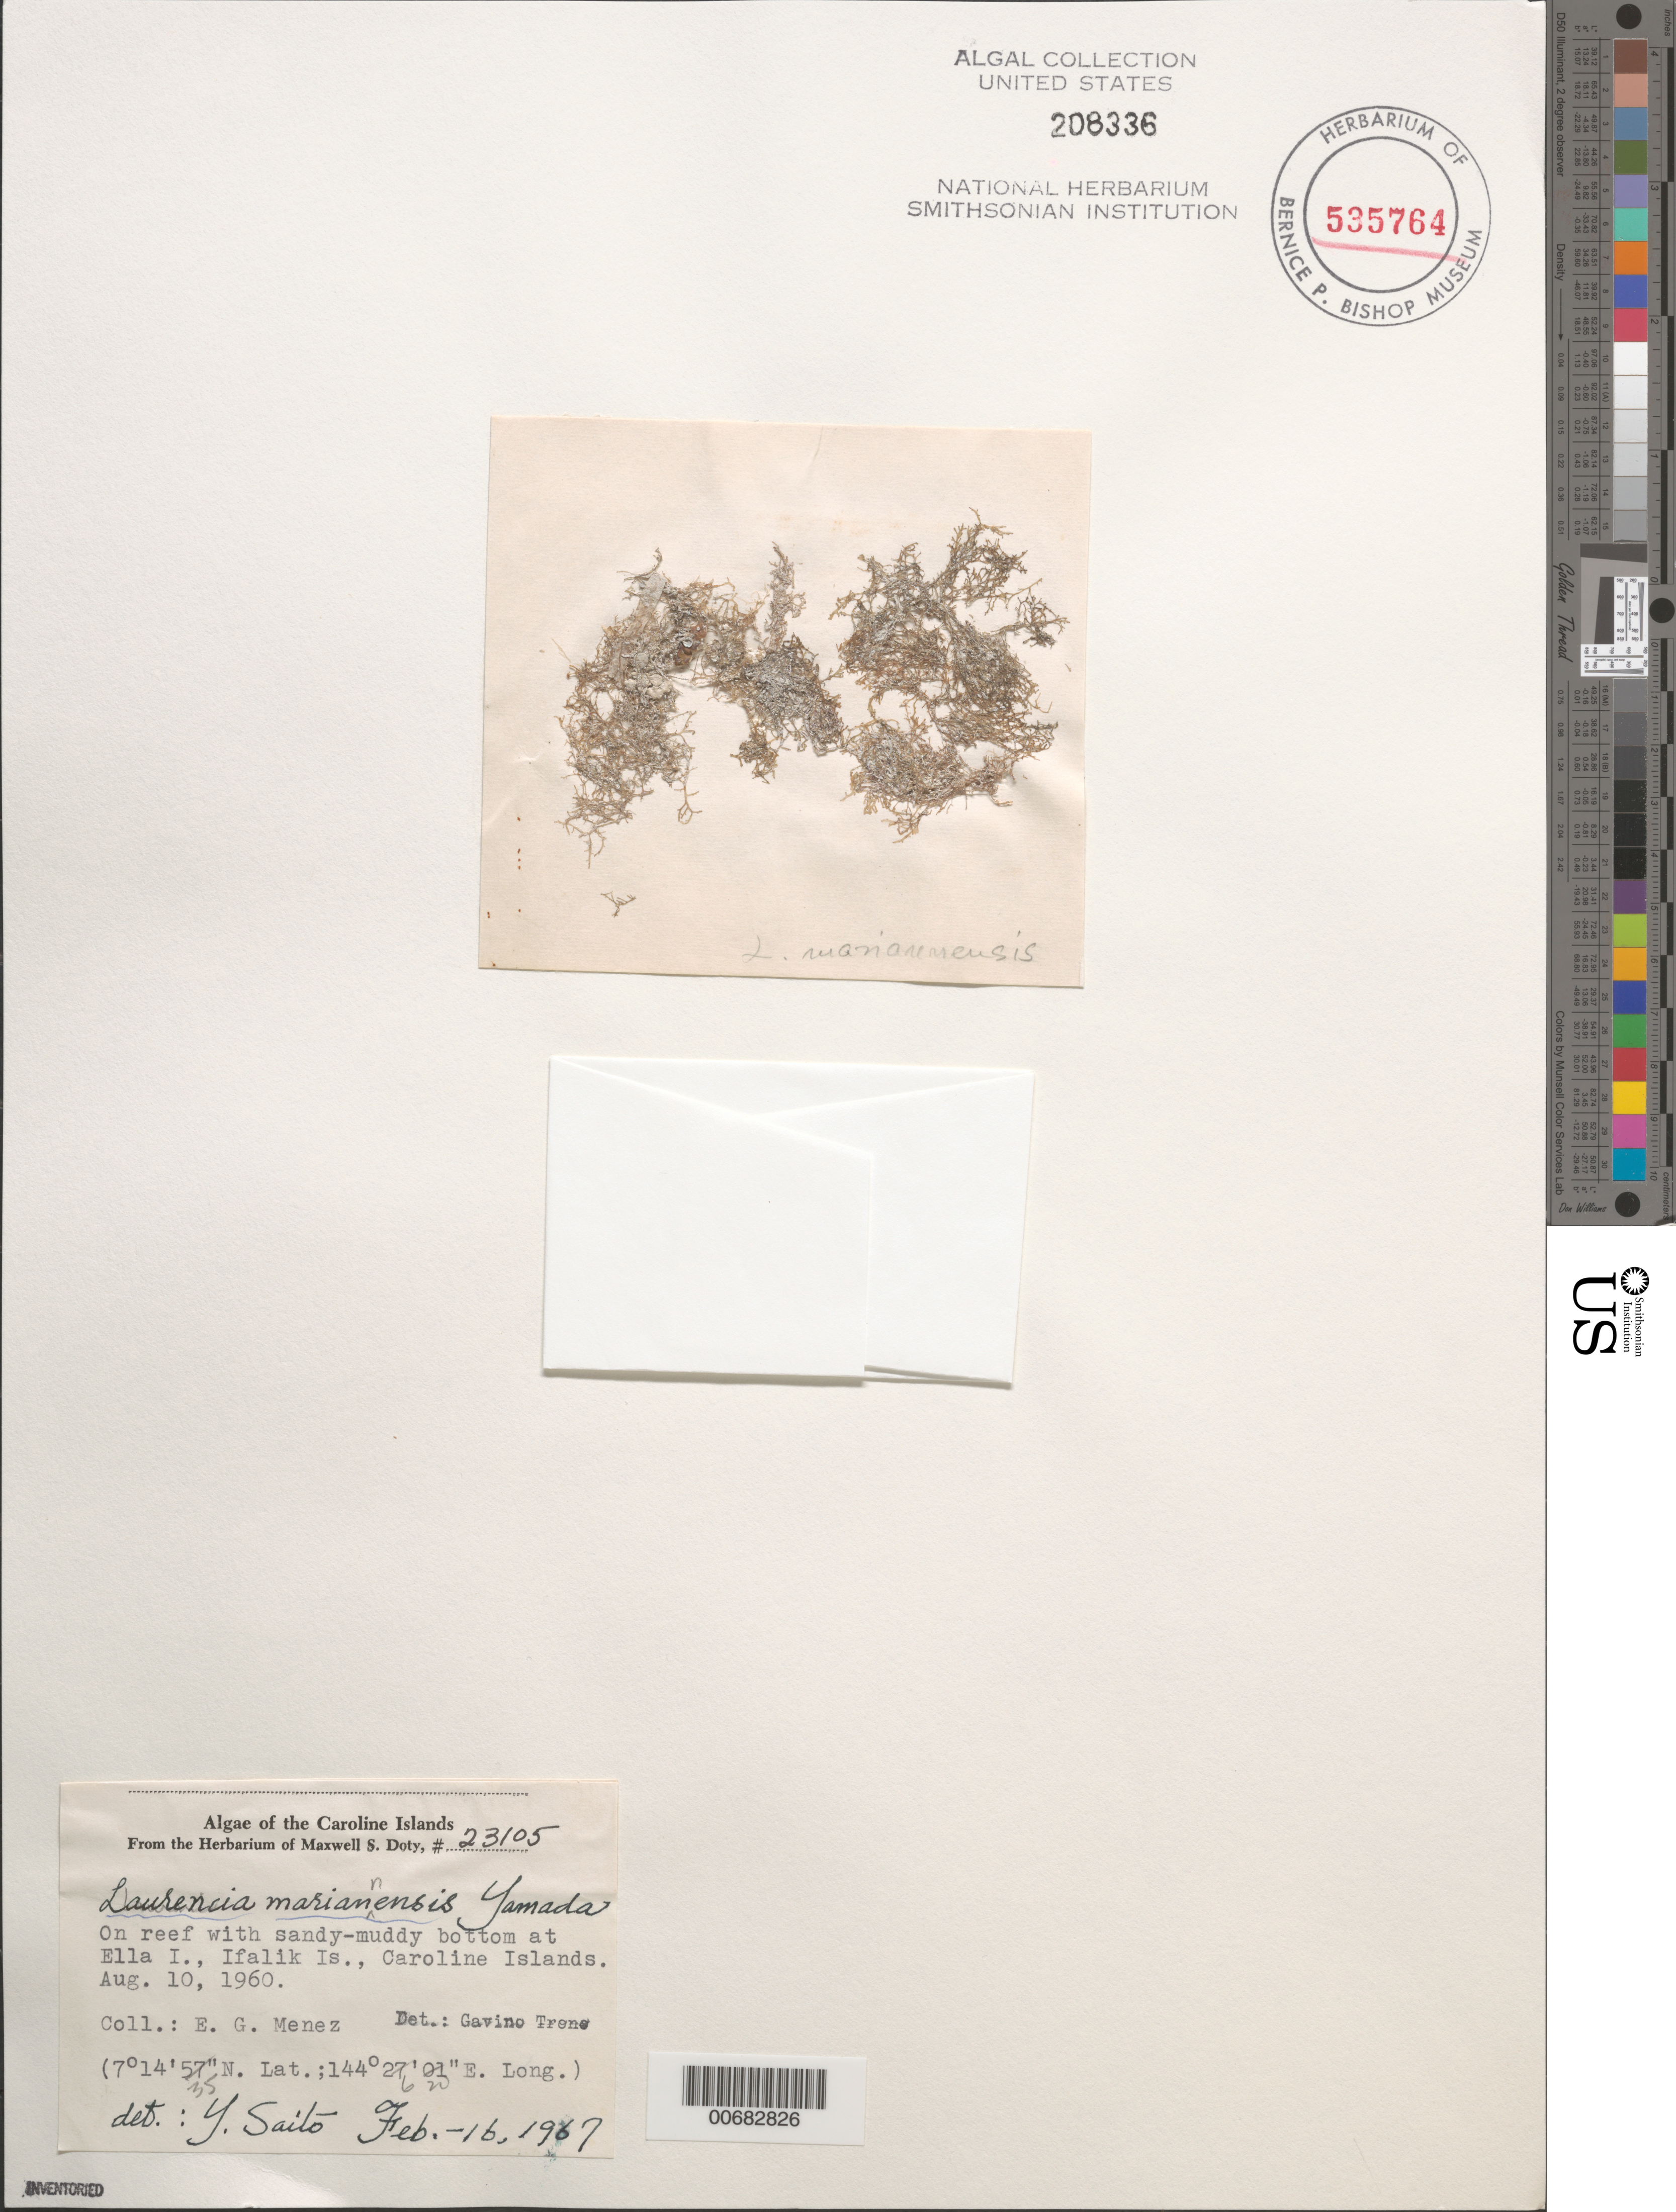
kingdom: Plantae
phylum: Rhodophyta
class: Florideophyceae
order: Ceramiales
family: Rhodomelaceae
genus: Laurencia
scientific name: Laurencia mariannensis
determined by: Saito, Y.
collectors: Meñez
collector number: MSD 23105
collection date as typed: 10 Aug 1960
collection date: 1960-08-10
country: Micronesia, Federated States of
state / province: Yap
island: Ifalik (Ifaluk) Atoll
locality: Ella Islet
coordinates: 7 14' 35" N, 144 26' 20" E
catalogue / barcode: US 208336